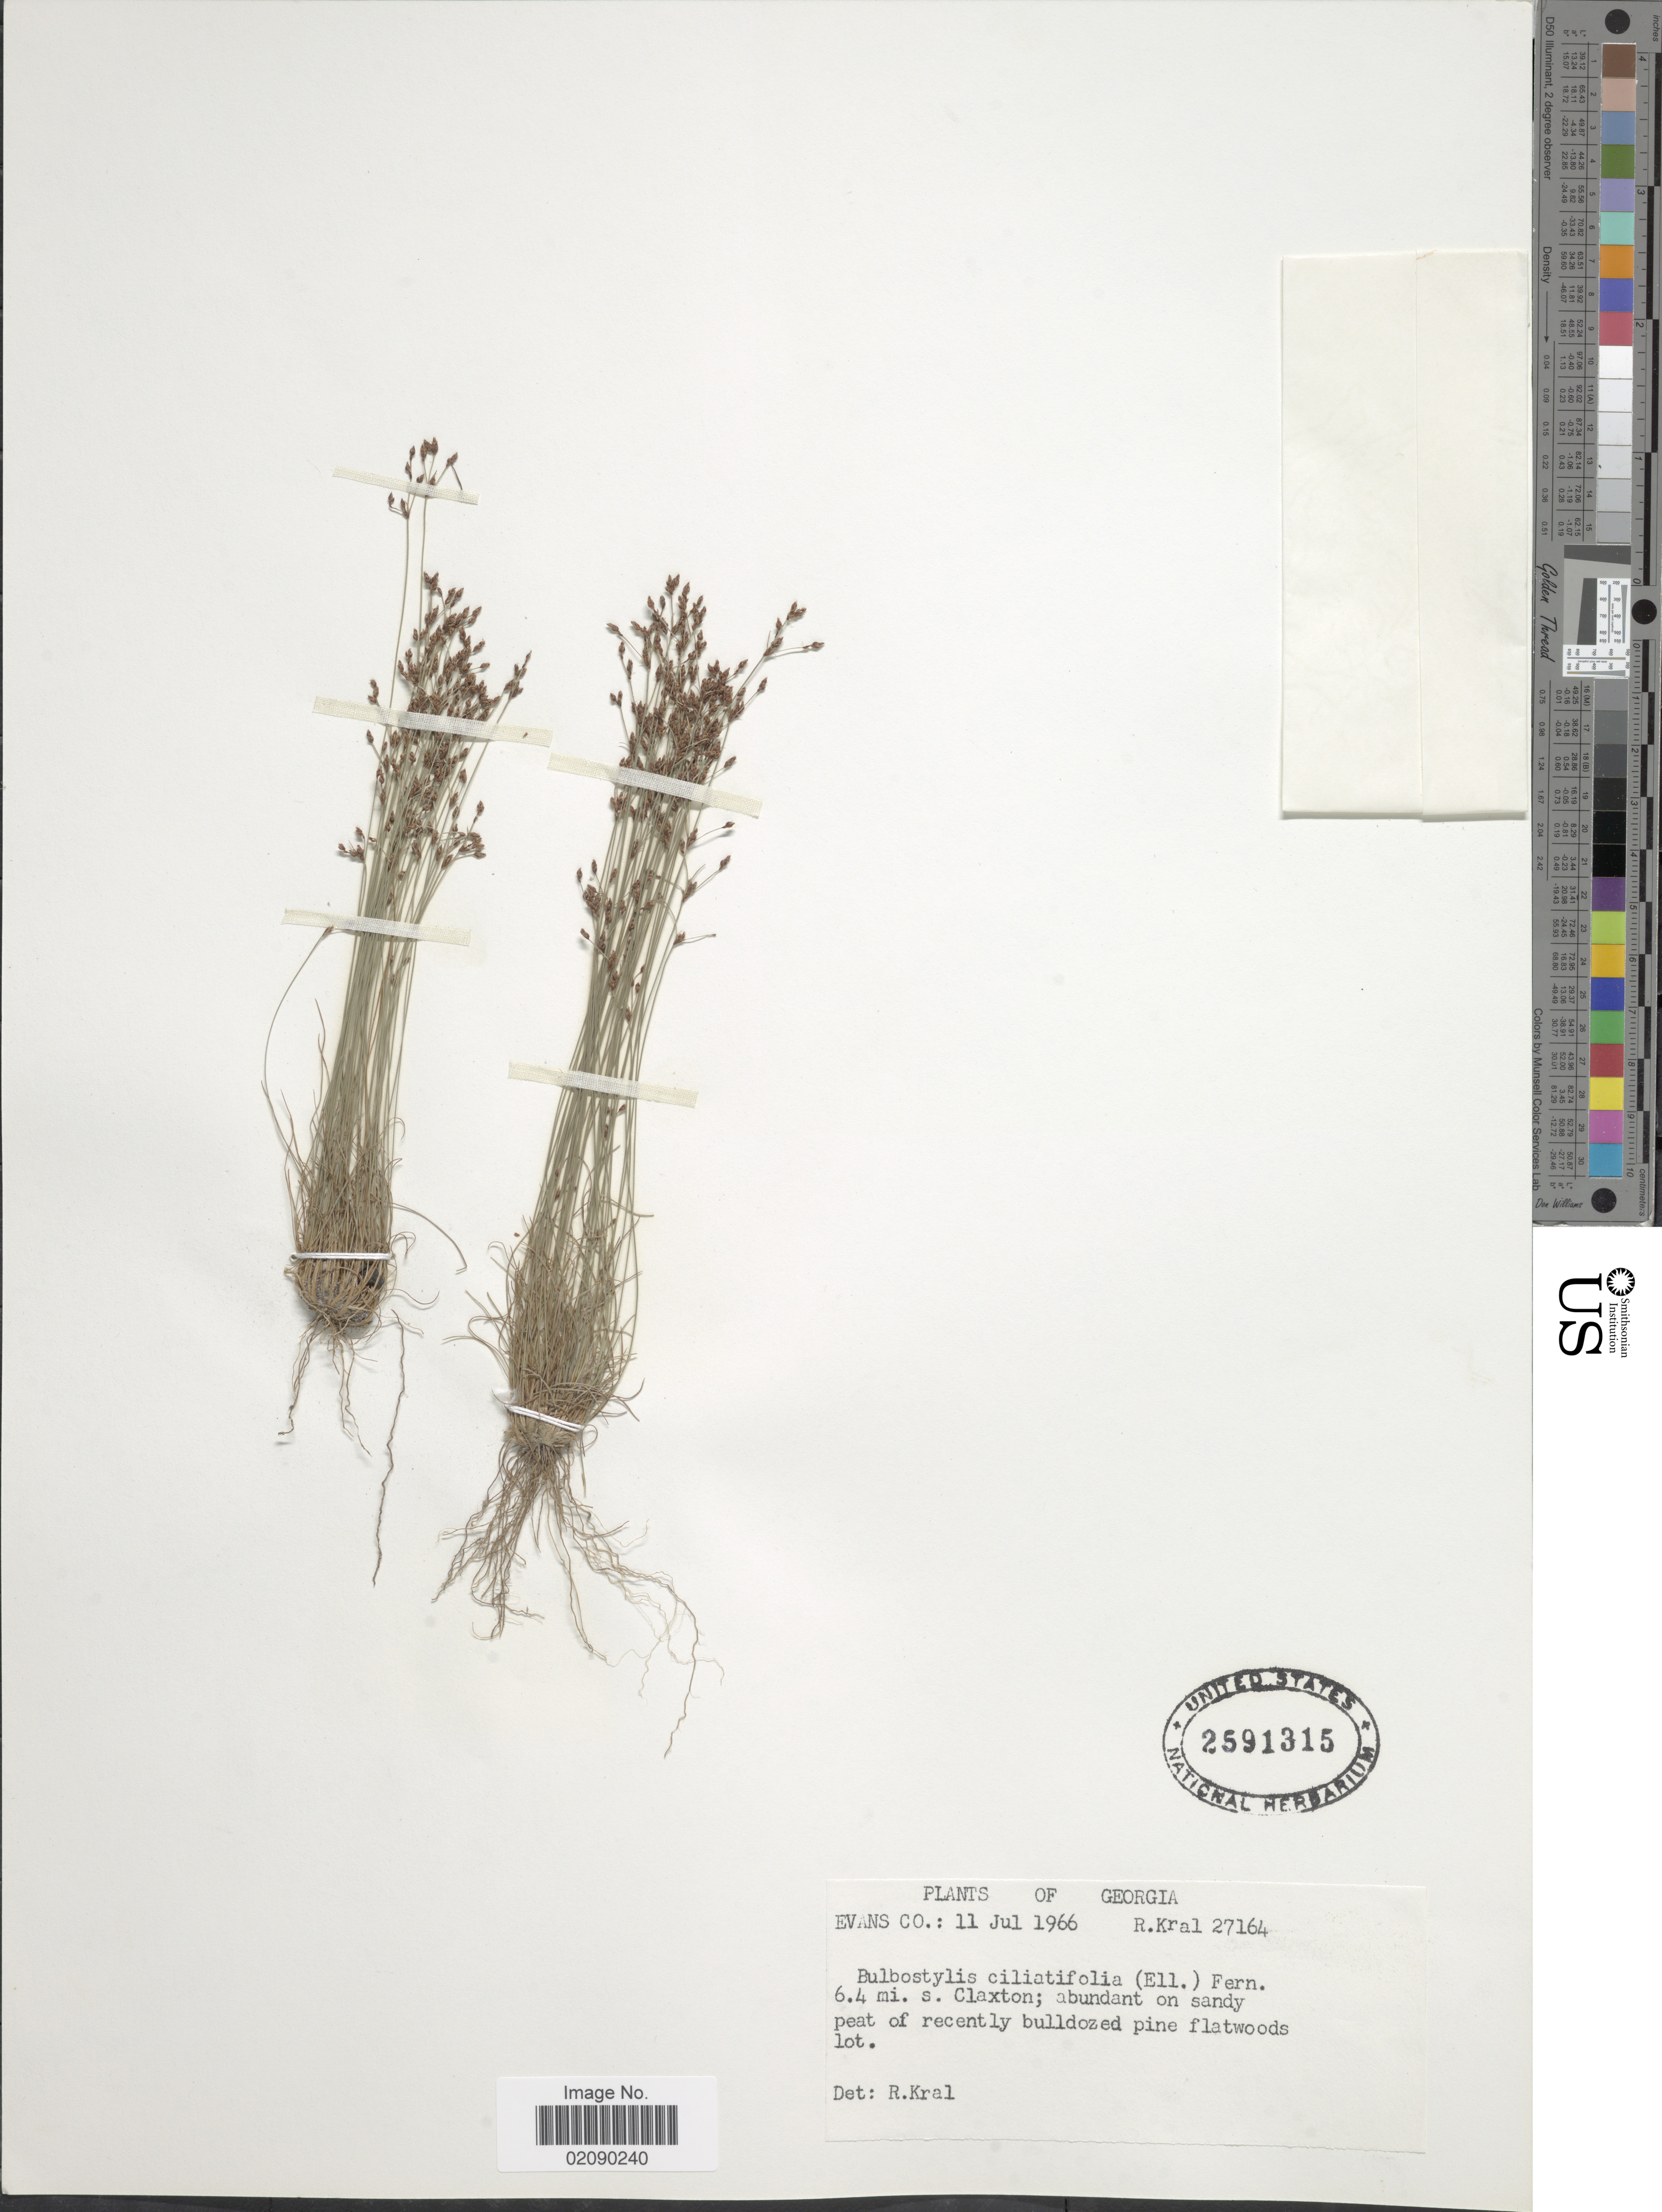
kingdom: Plantae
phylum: Tracheophyta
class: Liliopsida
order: Poales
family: Cyperaceae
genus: Bulbostylis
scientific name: Bulbostylis ciliatifolia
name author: (Elliott) Fernald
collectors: R. Kral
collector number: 27164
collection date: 1966-07-11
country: United States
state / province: Georgia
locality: Evans Co. 6.4 mi. s. Claxton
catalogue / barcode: US 2591315